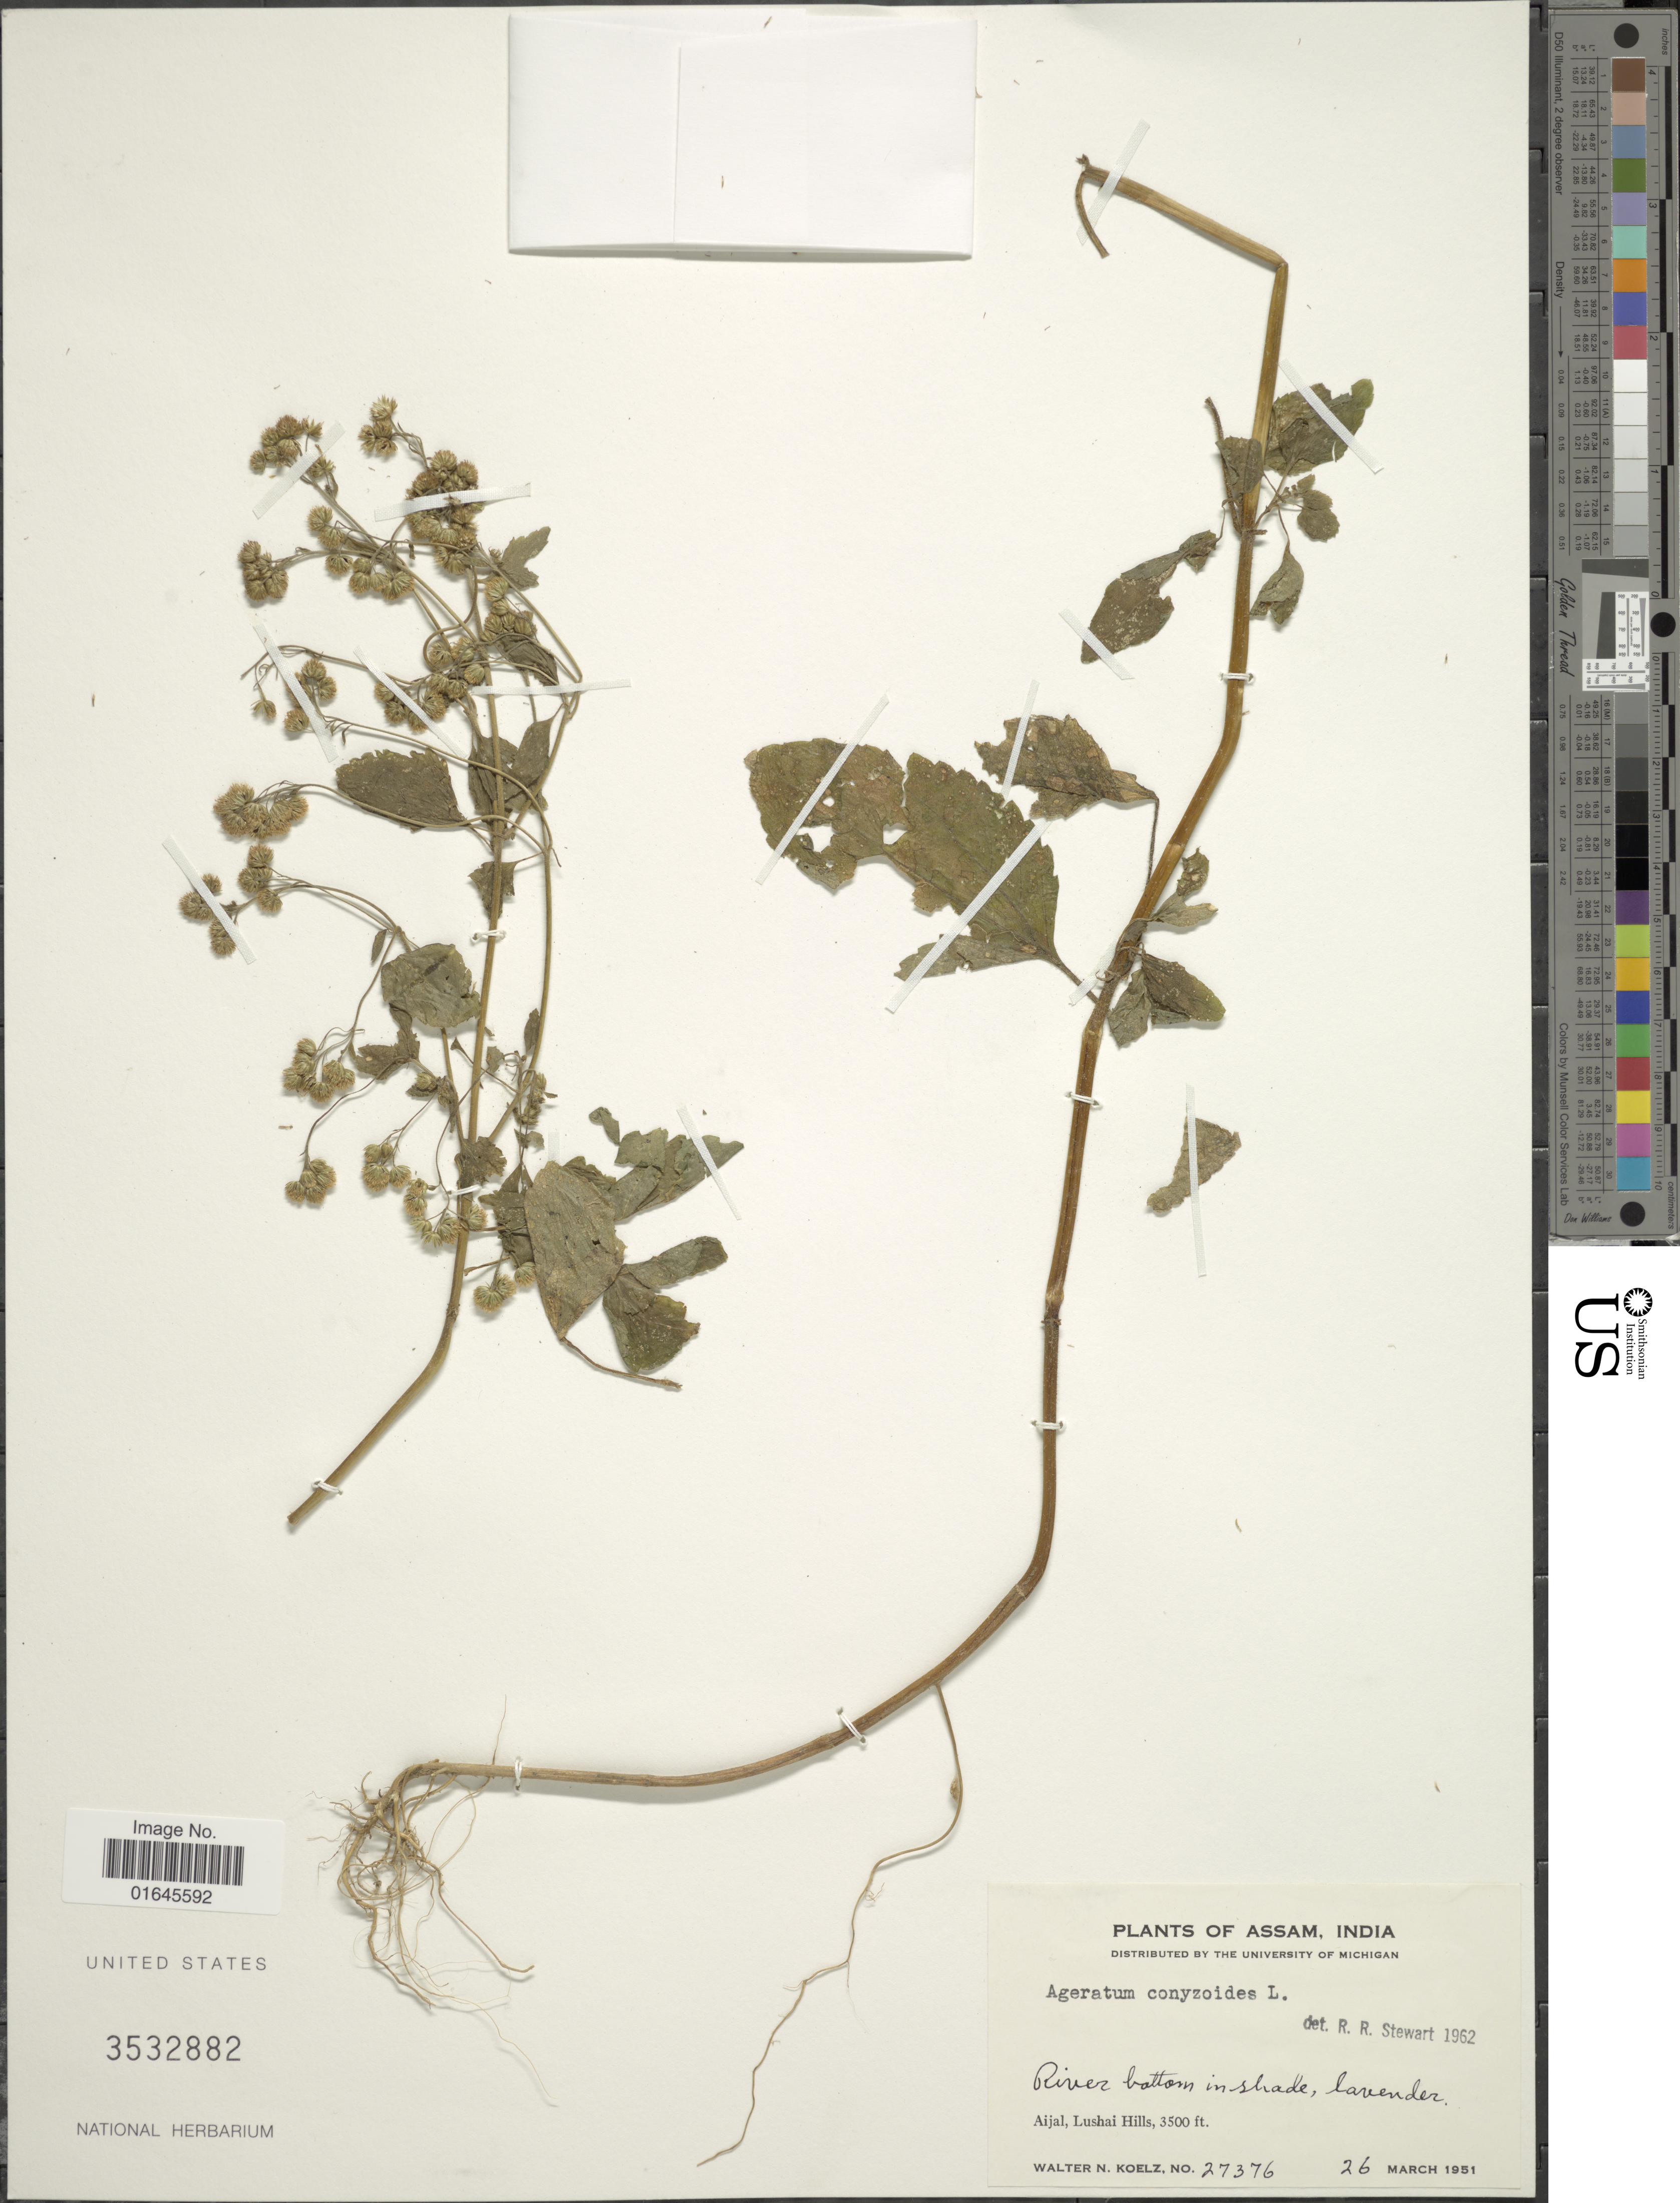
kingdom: Plantae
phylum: Tracheophyta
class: Magnoliopsida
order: Asterales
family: Asteraceae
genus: Ageratum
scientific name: Ageratum conyzoides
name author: L.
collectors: W. N. Koelz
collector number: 27376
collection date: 1951-03-26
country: India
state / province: Assam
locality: River bottom in shade, lavender, Aijal, Lushai Hills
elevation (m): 1067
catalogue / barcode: US 3532882